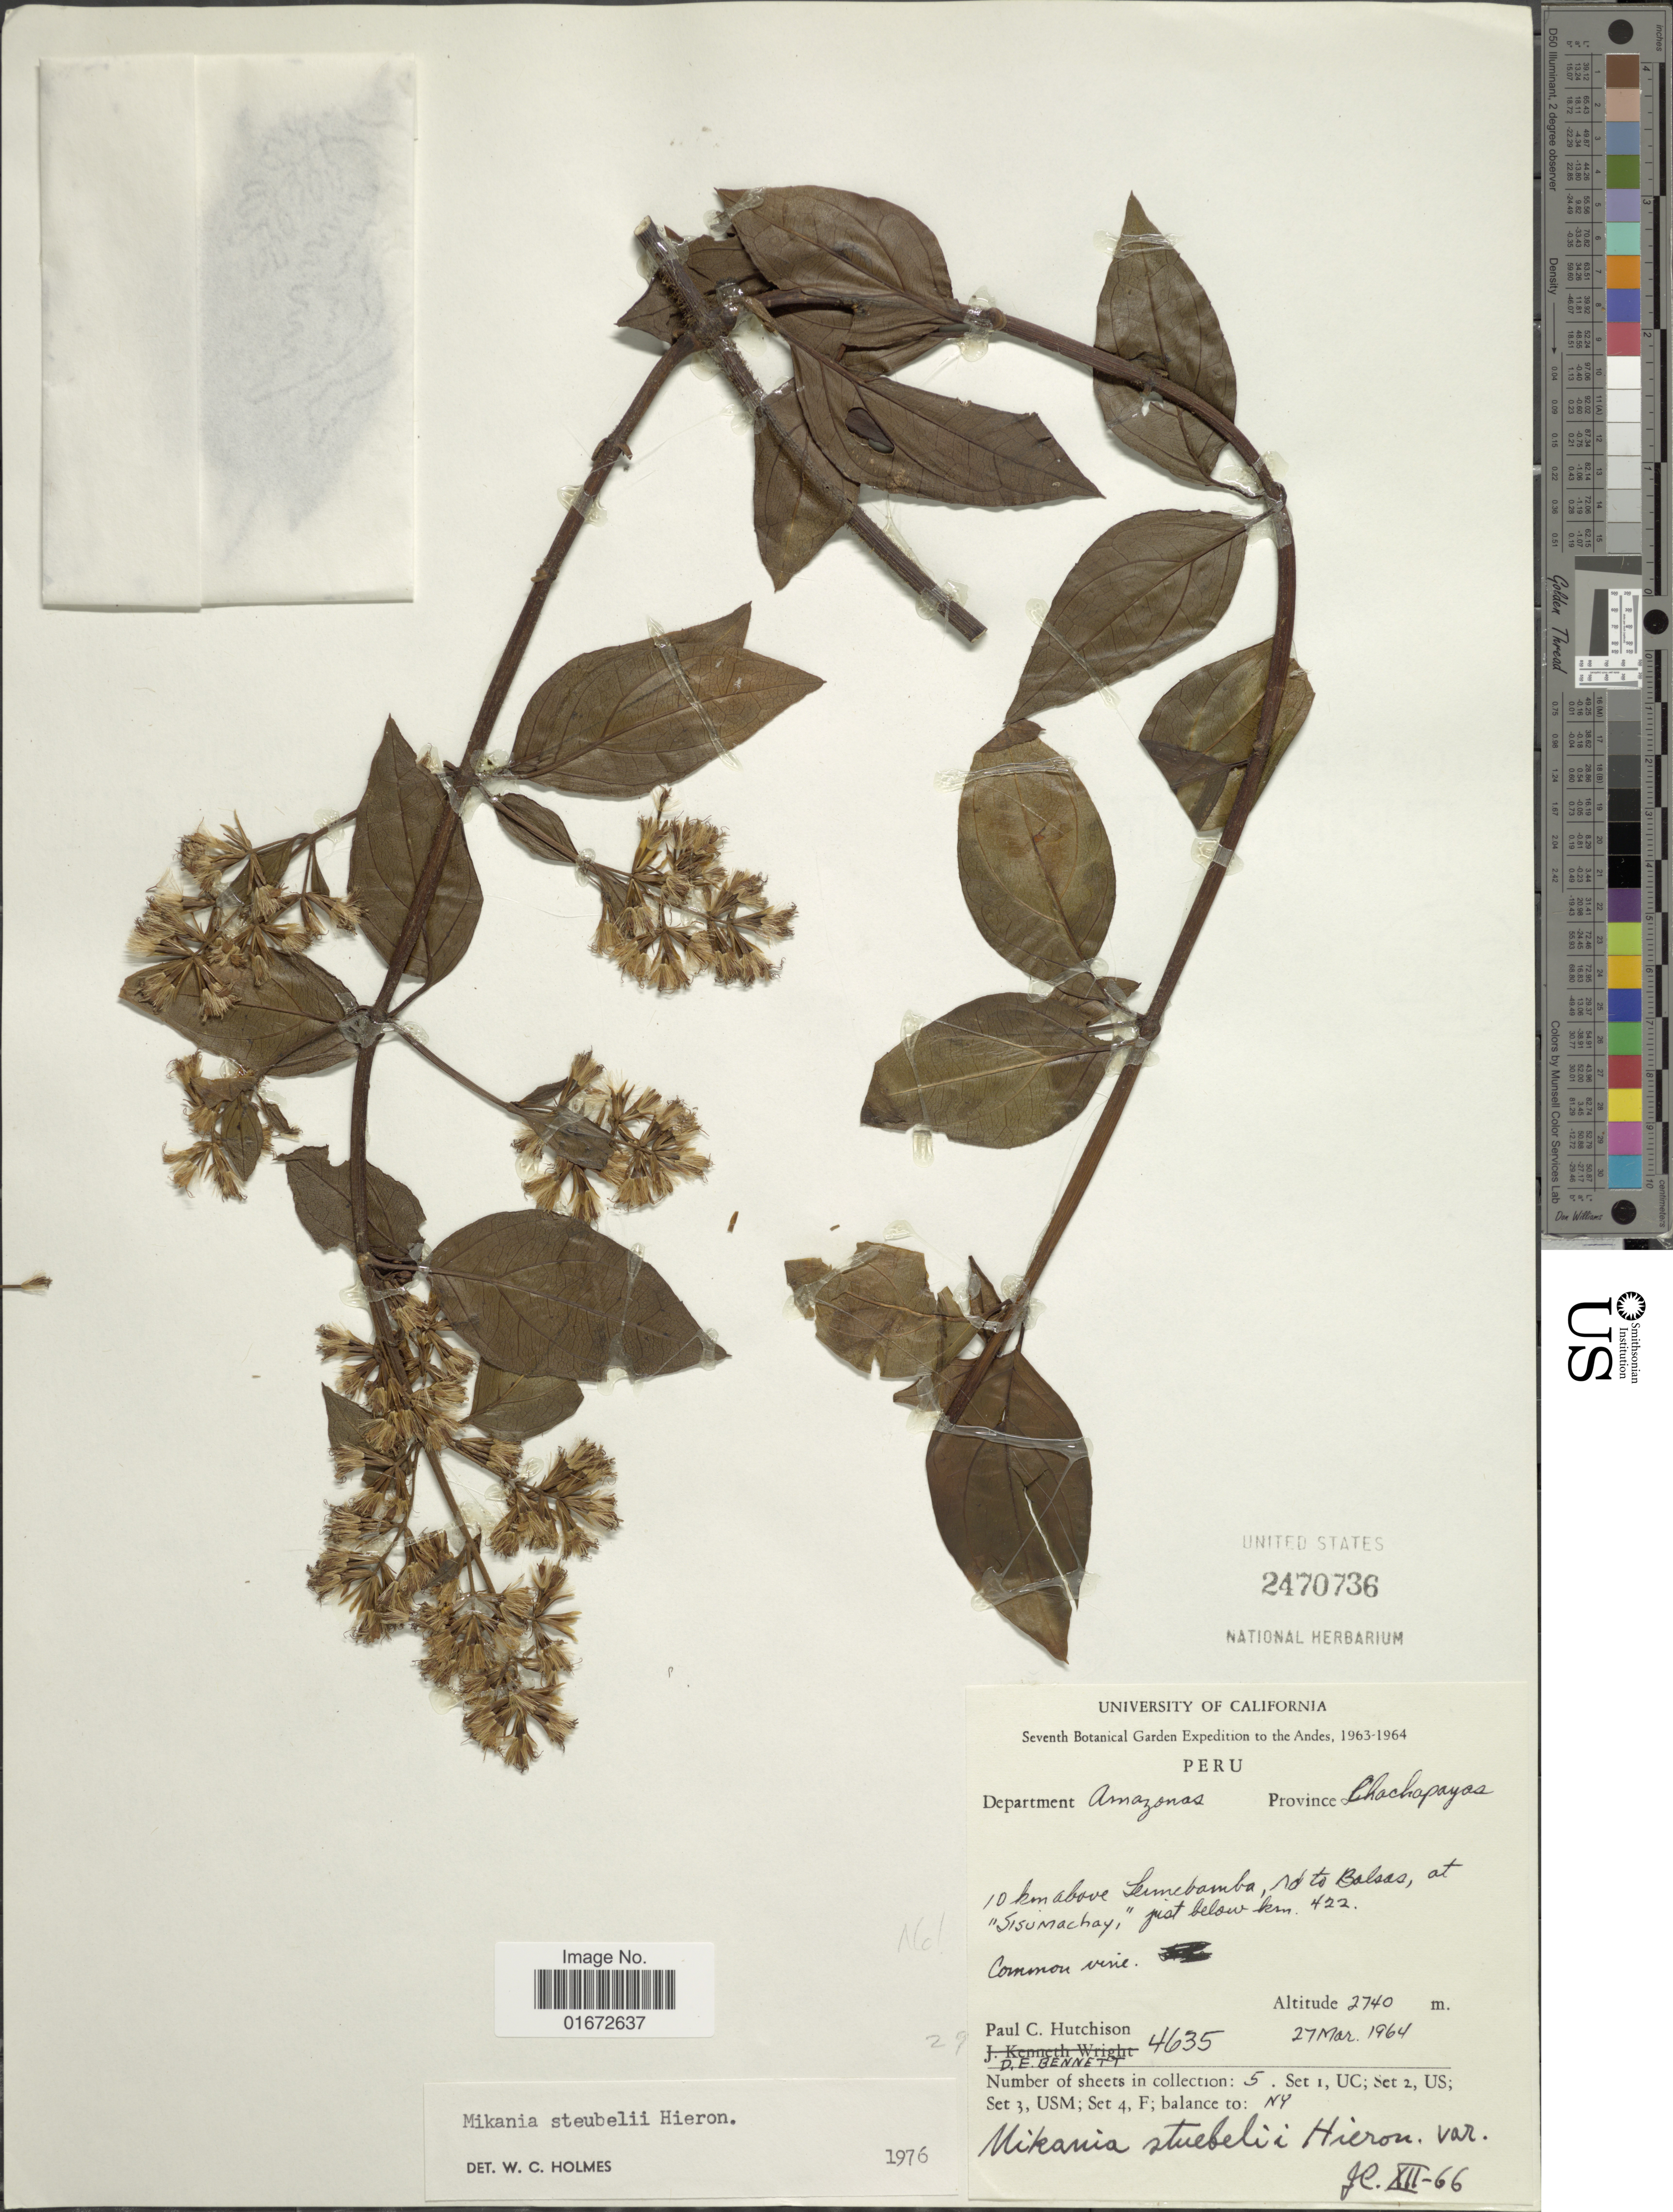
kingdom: Plantae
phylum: Tracheophyta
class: Magnoliopsida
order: Asterales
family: Asteraceae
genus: Mikania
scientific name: Mikania stuebelii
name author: Hieron.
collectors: P. C. Hutchison & D. E. Bennett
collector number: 4635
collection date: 1964-03-27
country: Peru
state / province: Amazonas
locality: Department Amazonas. Province Chachapayas. 10 km above Leimebamba rd to Balsas, at "Sisumachay", just below km. 422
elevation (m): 2740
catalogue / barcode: US 2470736